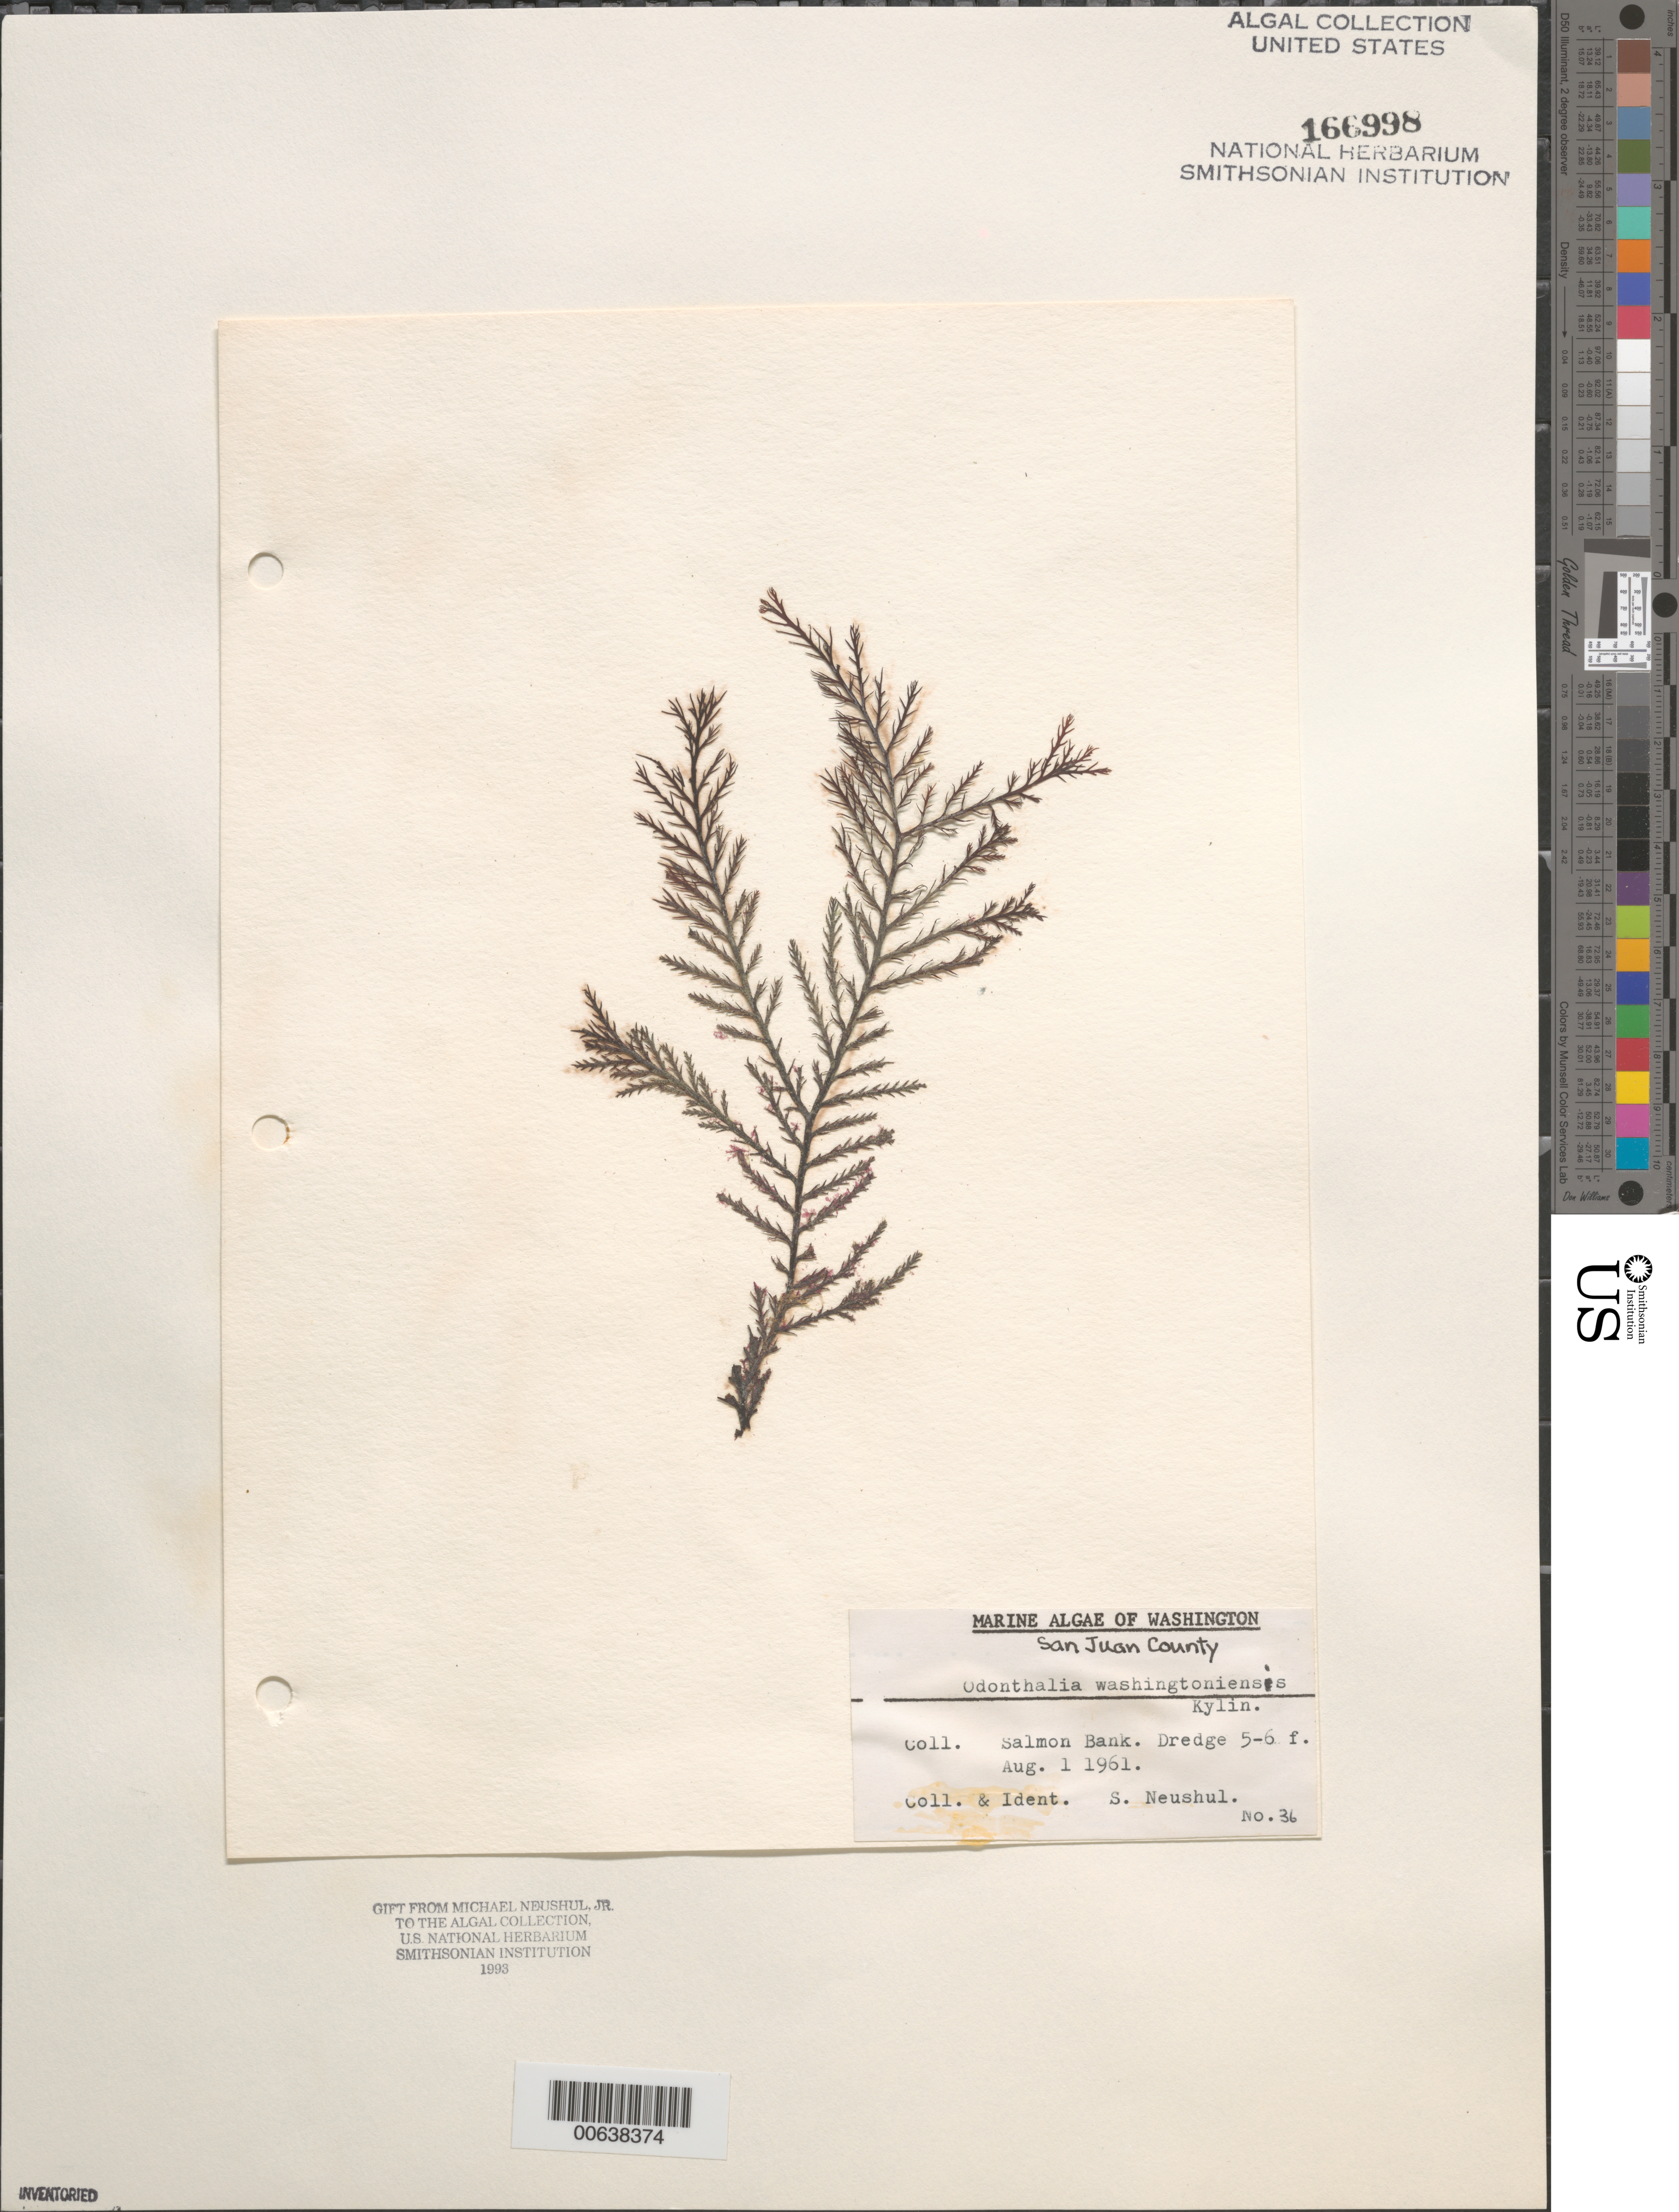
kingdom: Plantae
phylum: Rhodophyta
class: Florideophyceae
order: Ceramiales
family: Rhodomelaceae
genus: Odonthalia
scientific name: Odonthalia washingtoniensis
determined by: Neushul, S.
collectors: S. Neushul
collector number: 36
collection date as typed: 01 Aug 1961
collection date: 1961-08-01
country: United States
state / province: Washington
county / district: San Juan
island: San Juan Island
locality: Salmon Bank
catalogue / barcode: US 166998